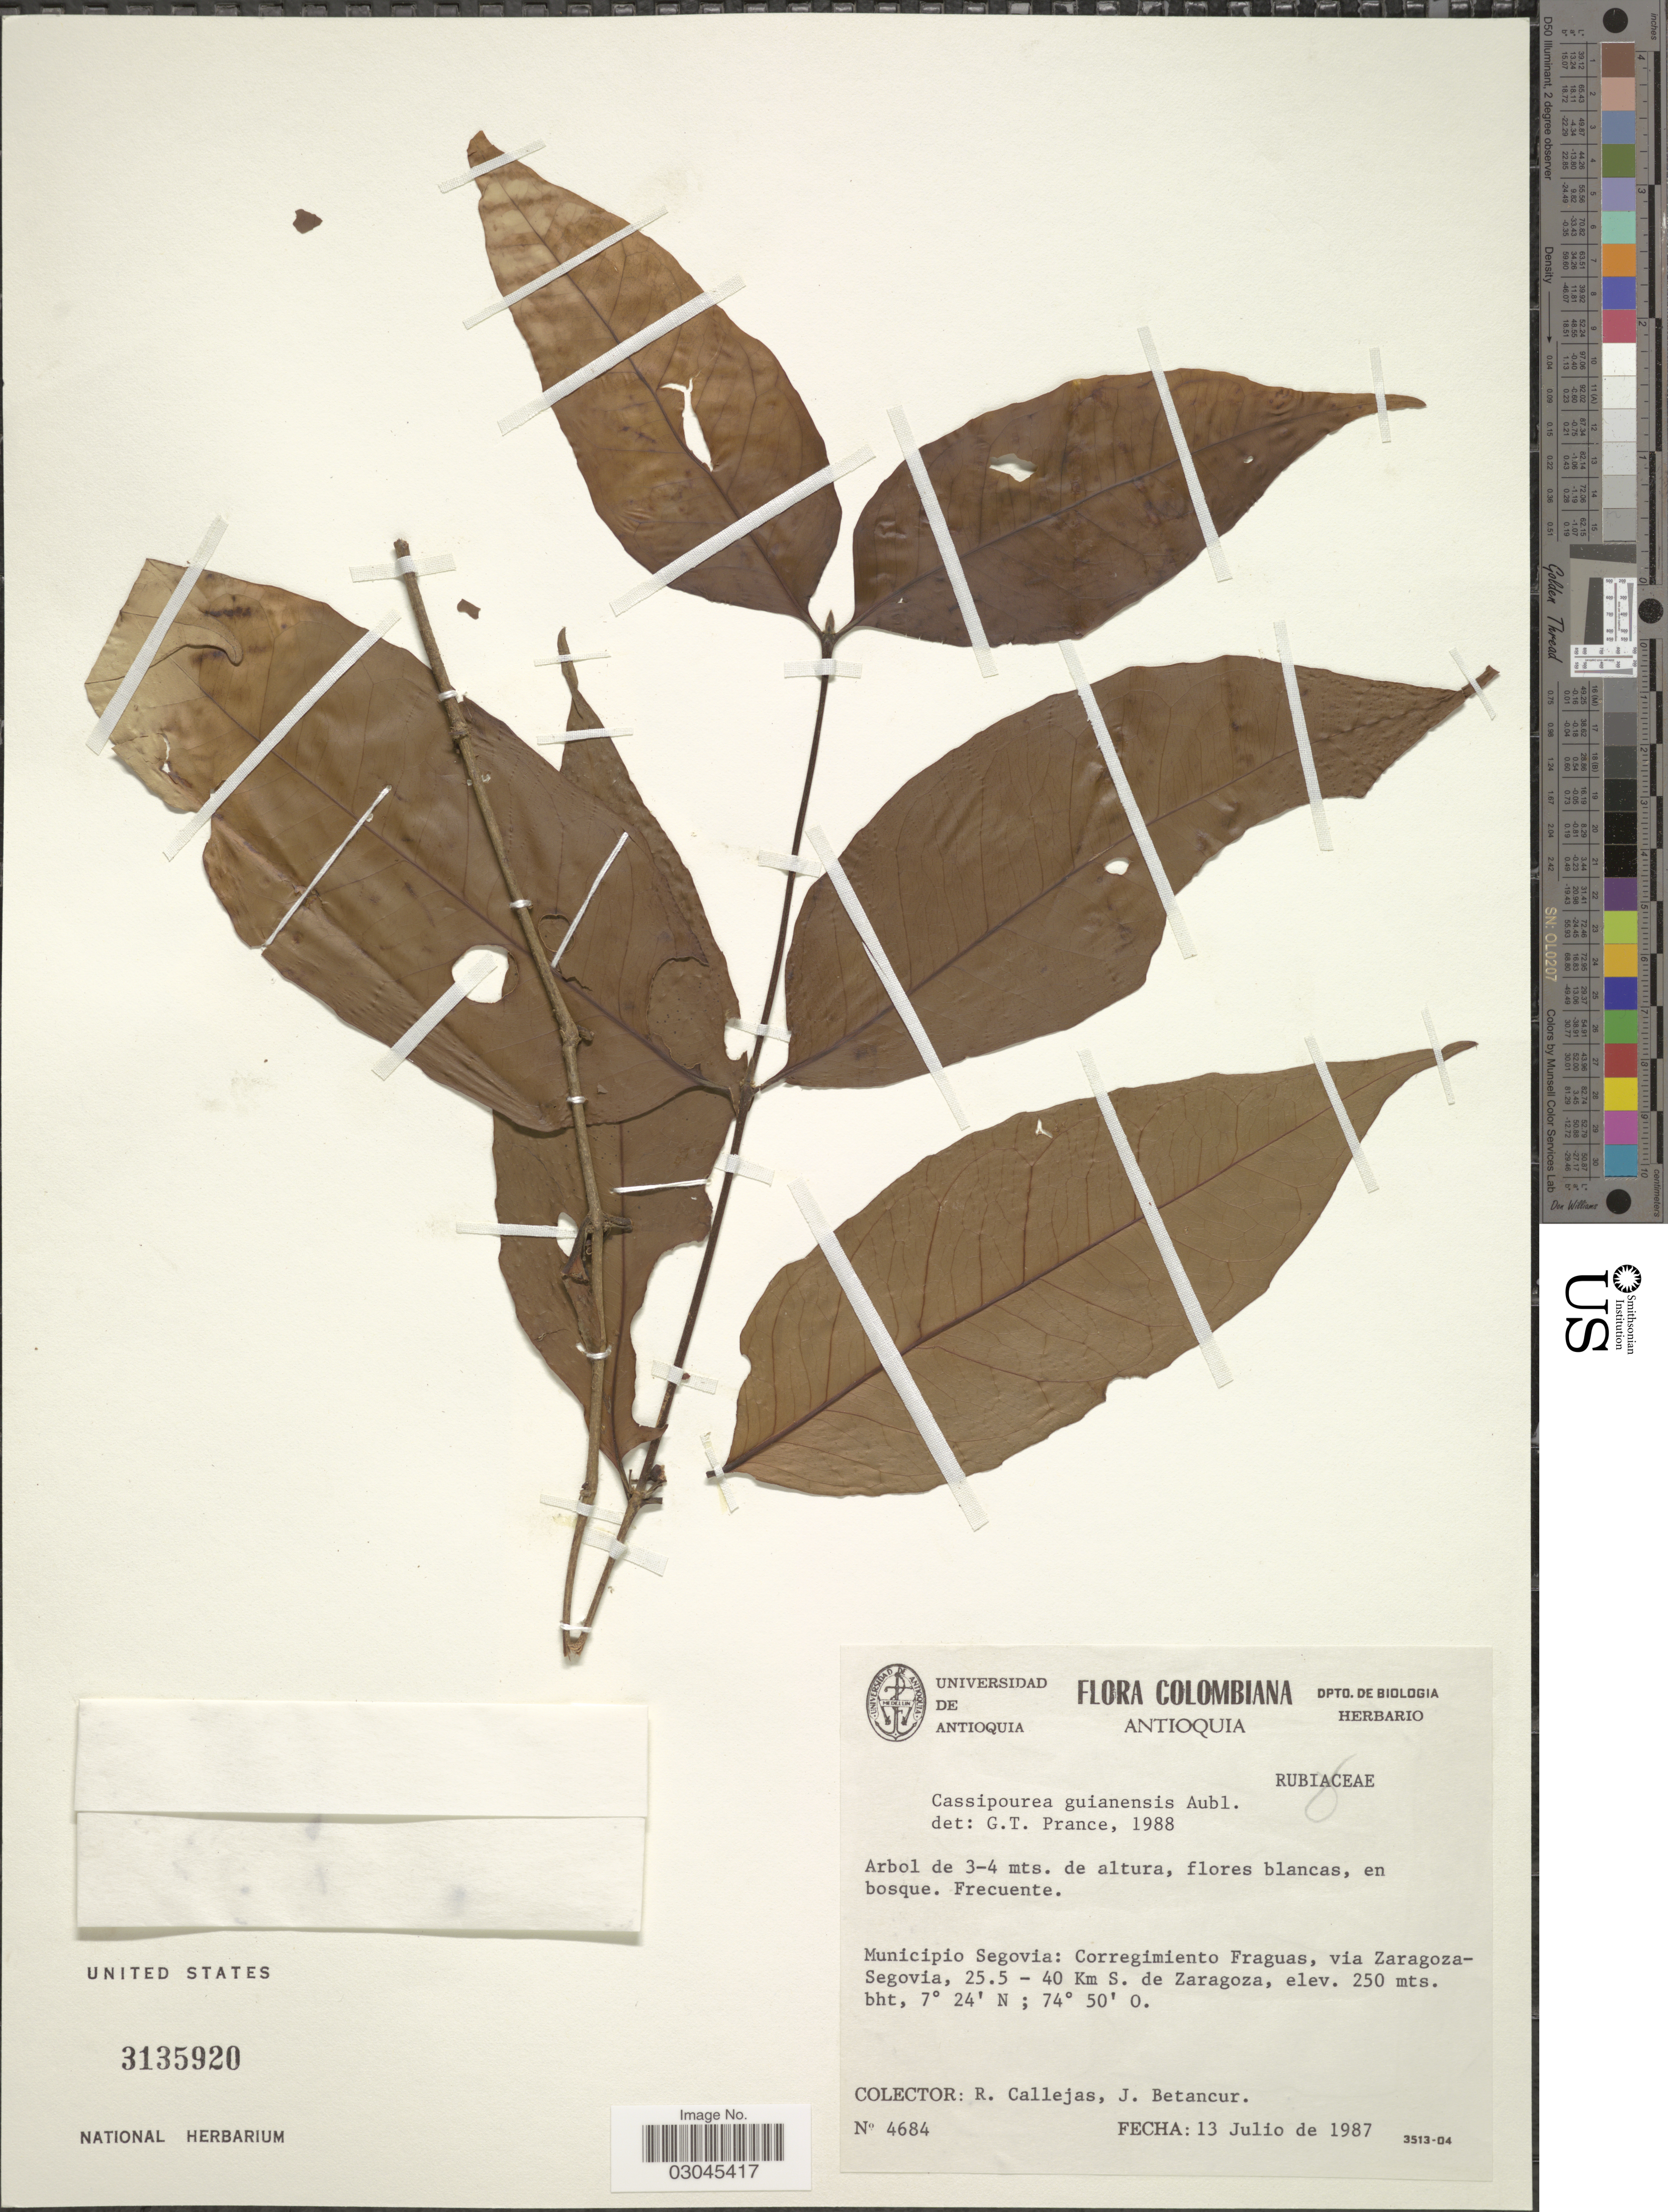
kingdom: Plantae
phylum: Tracheophyta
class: Magnoliopsida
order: Malpighiales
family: Rhizophoraceae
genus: Cassipourea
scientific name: Cassipourea guianensis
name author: Aubl.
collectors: R. Callejas & J. Betancur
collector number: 4684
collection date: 1987-07-13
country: Colombia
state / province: Antioquia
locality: Municipio Segovia: Corregimiento Fraguas, via Zaragoza-Segovia, 25.5-40 Km S. de Zaragoza.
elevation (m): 250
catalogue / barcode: US 3135920